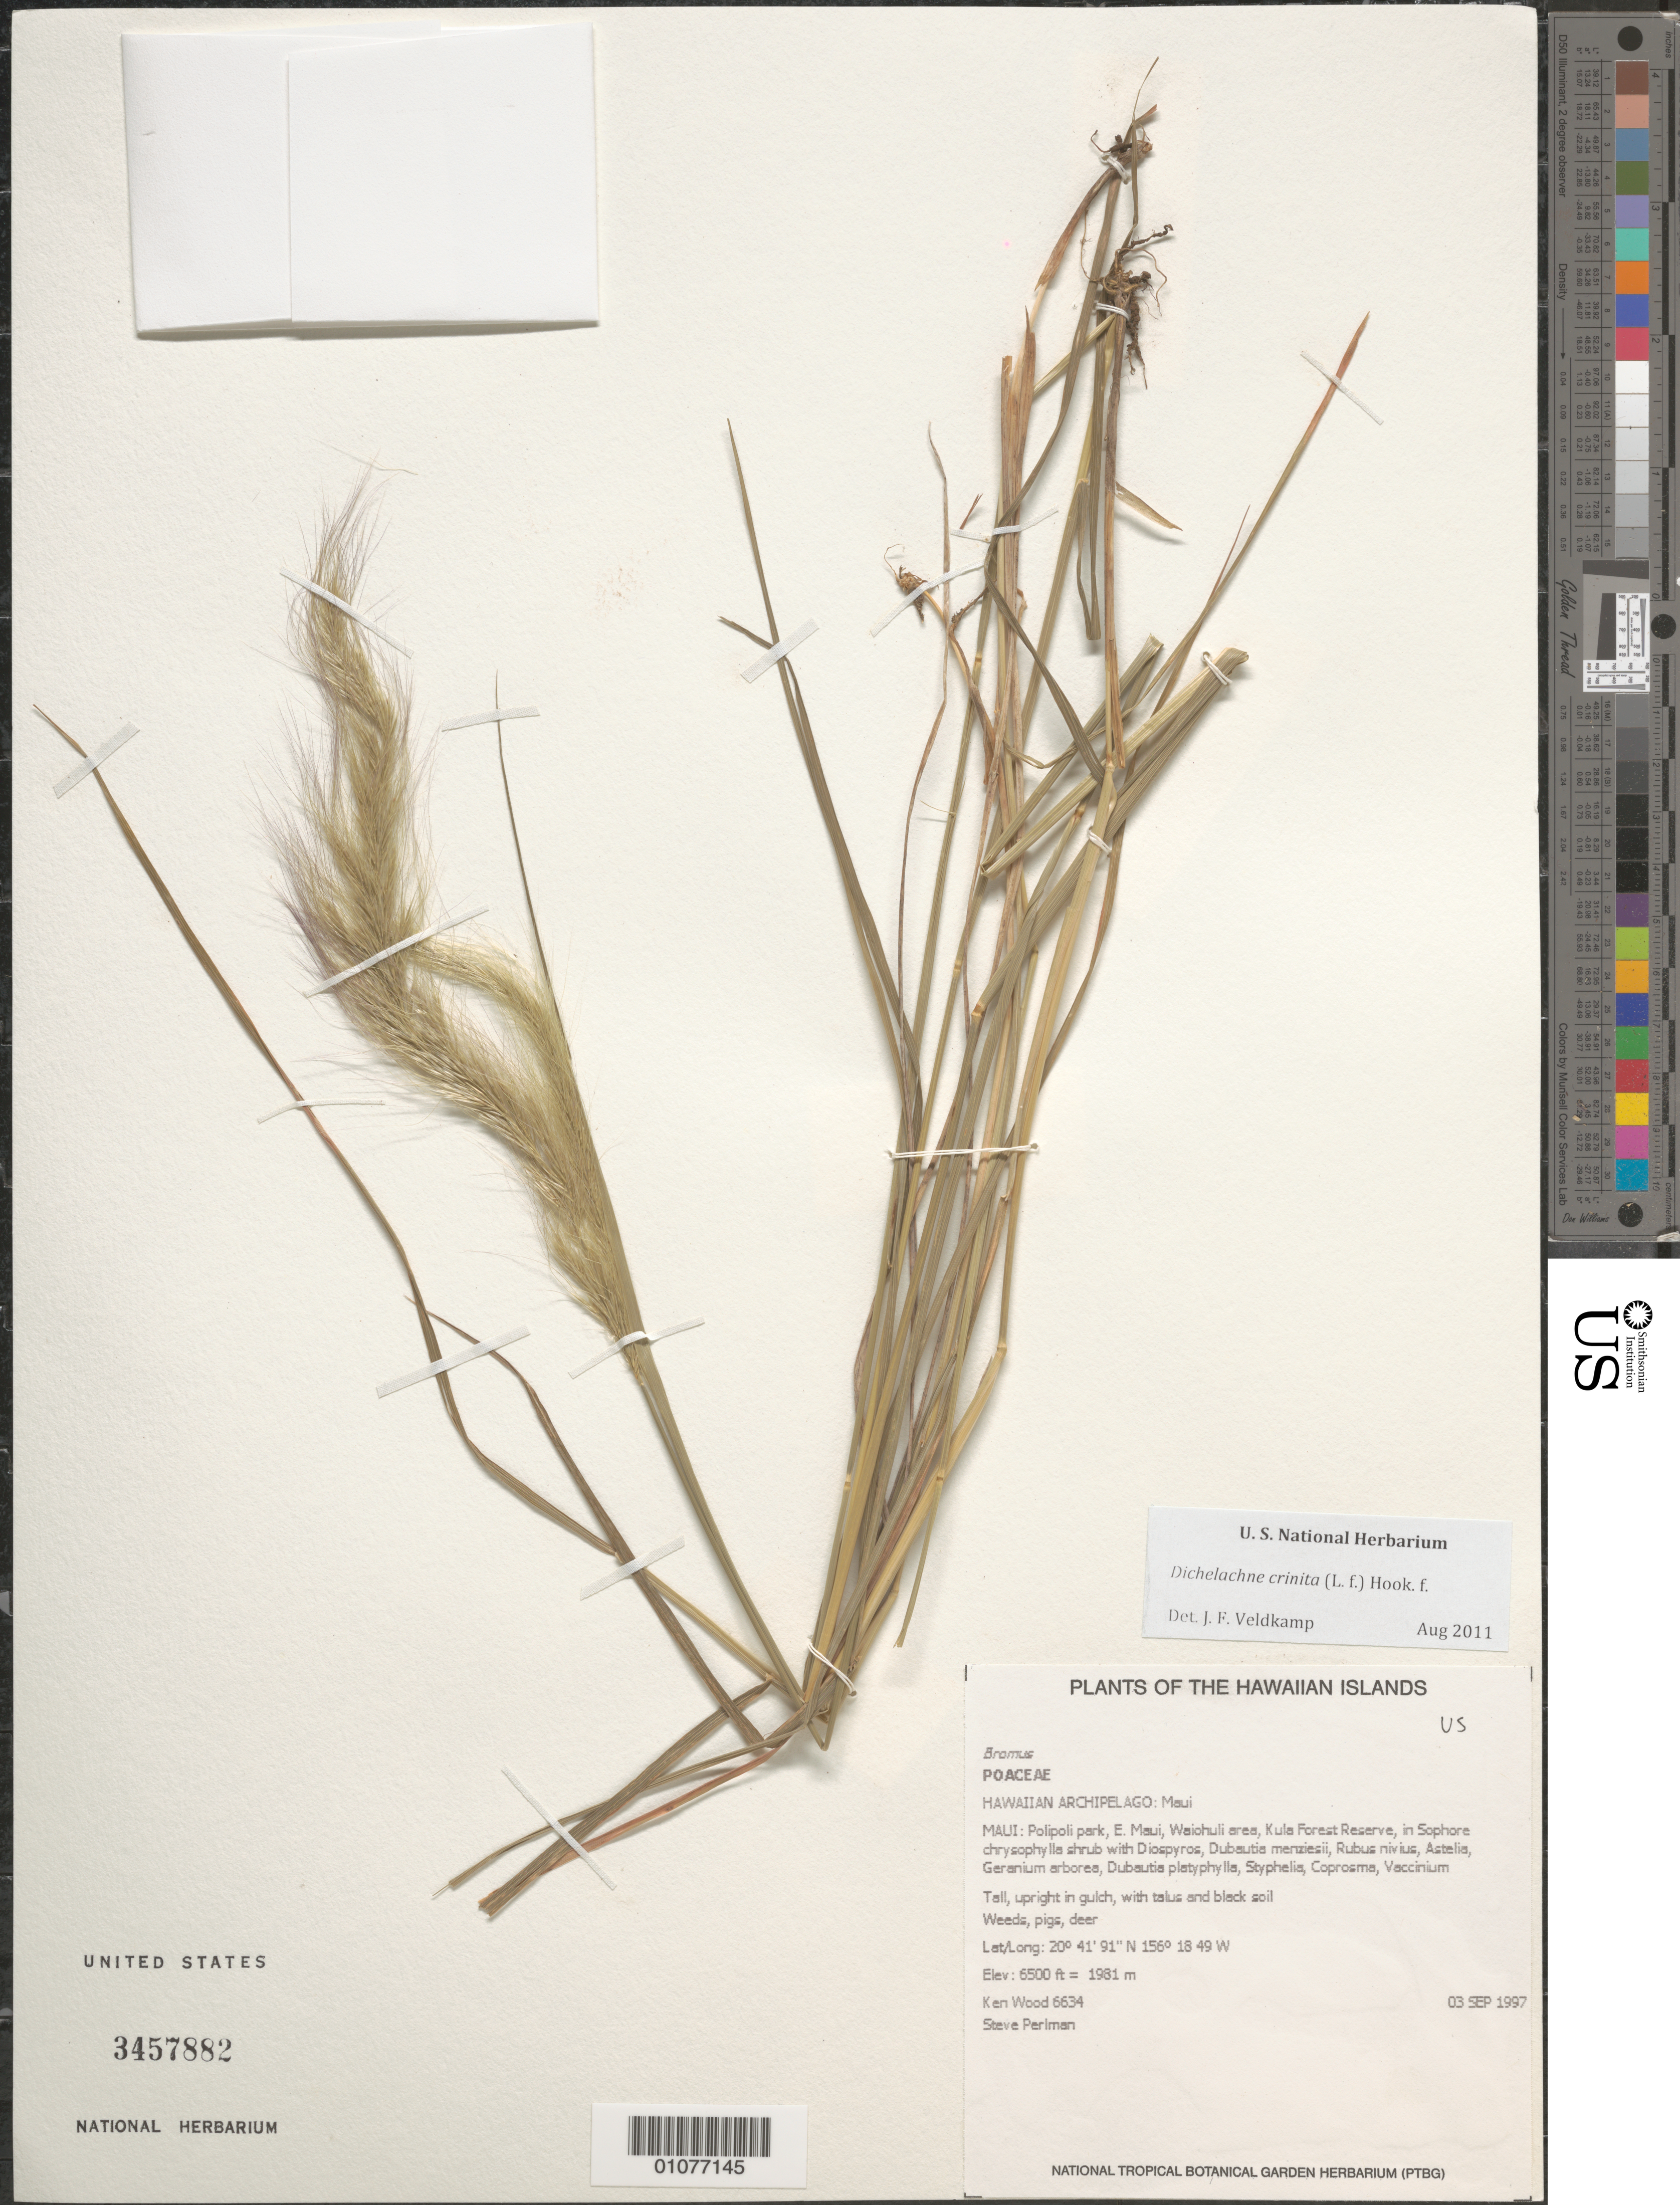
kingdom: Plantae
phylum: Tracheophyta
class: Liliopsida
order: Poales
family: Poaceae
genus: Pentapogon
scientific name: Pentapogon crinitus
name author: (L. f.) P.M. Peterson et al.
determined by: Wagner, W. L., (BOT), Smithsonian Institution - National Museum of Natural History (UNITED STATES)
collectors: K. R. Wood & S. P. Perlman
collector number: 6634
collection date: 1997-09-03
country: United States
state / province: Hawaii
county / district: Maui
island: Maui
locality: Polipoli park, E Maui, Waiohuli area, Kula Forest Reserve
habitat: Shrub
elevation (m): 1981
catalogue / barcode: US 3457882